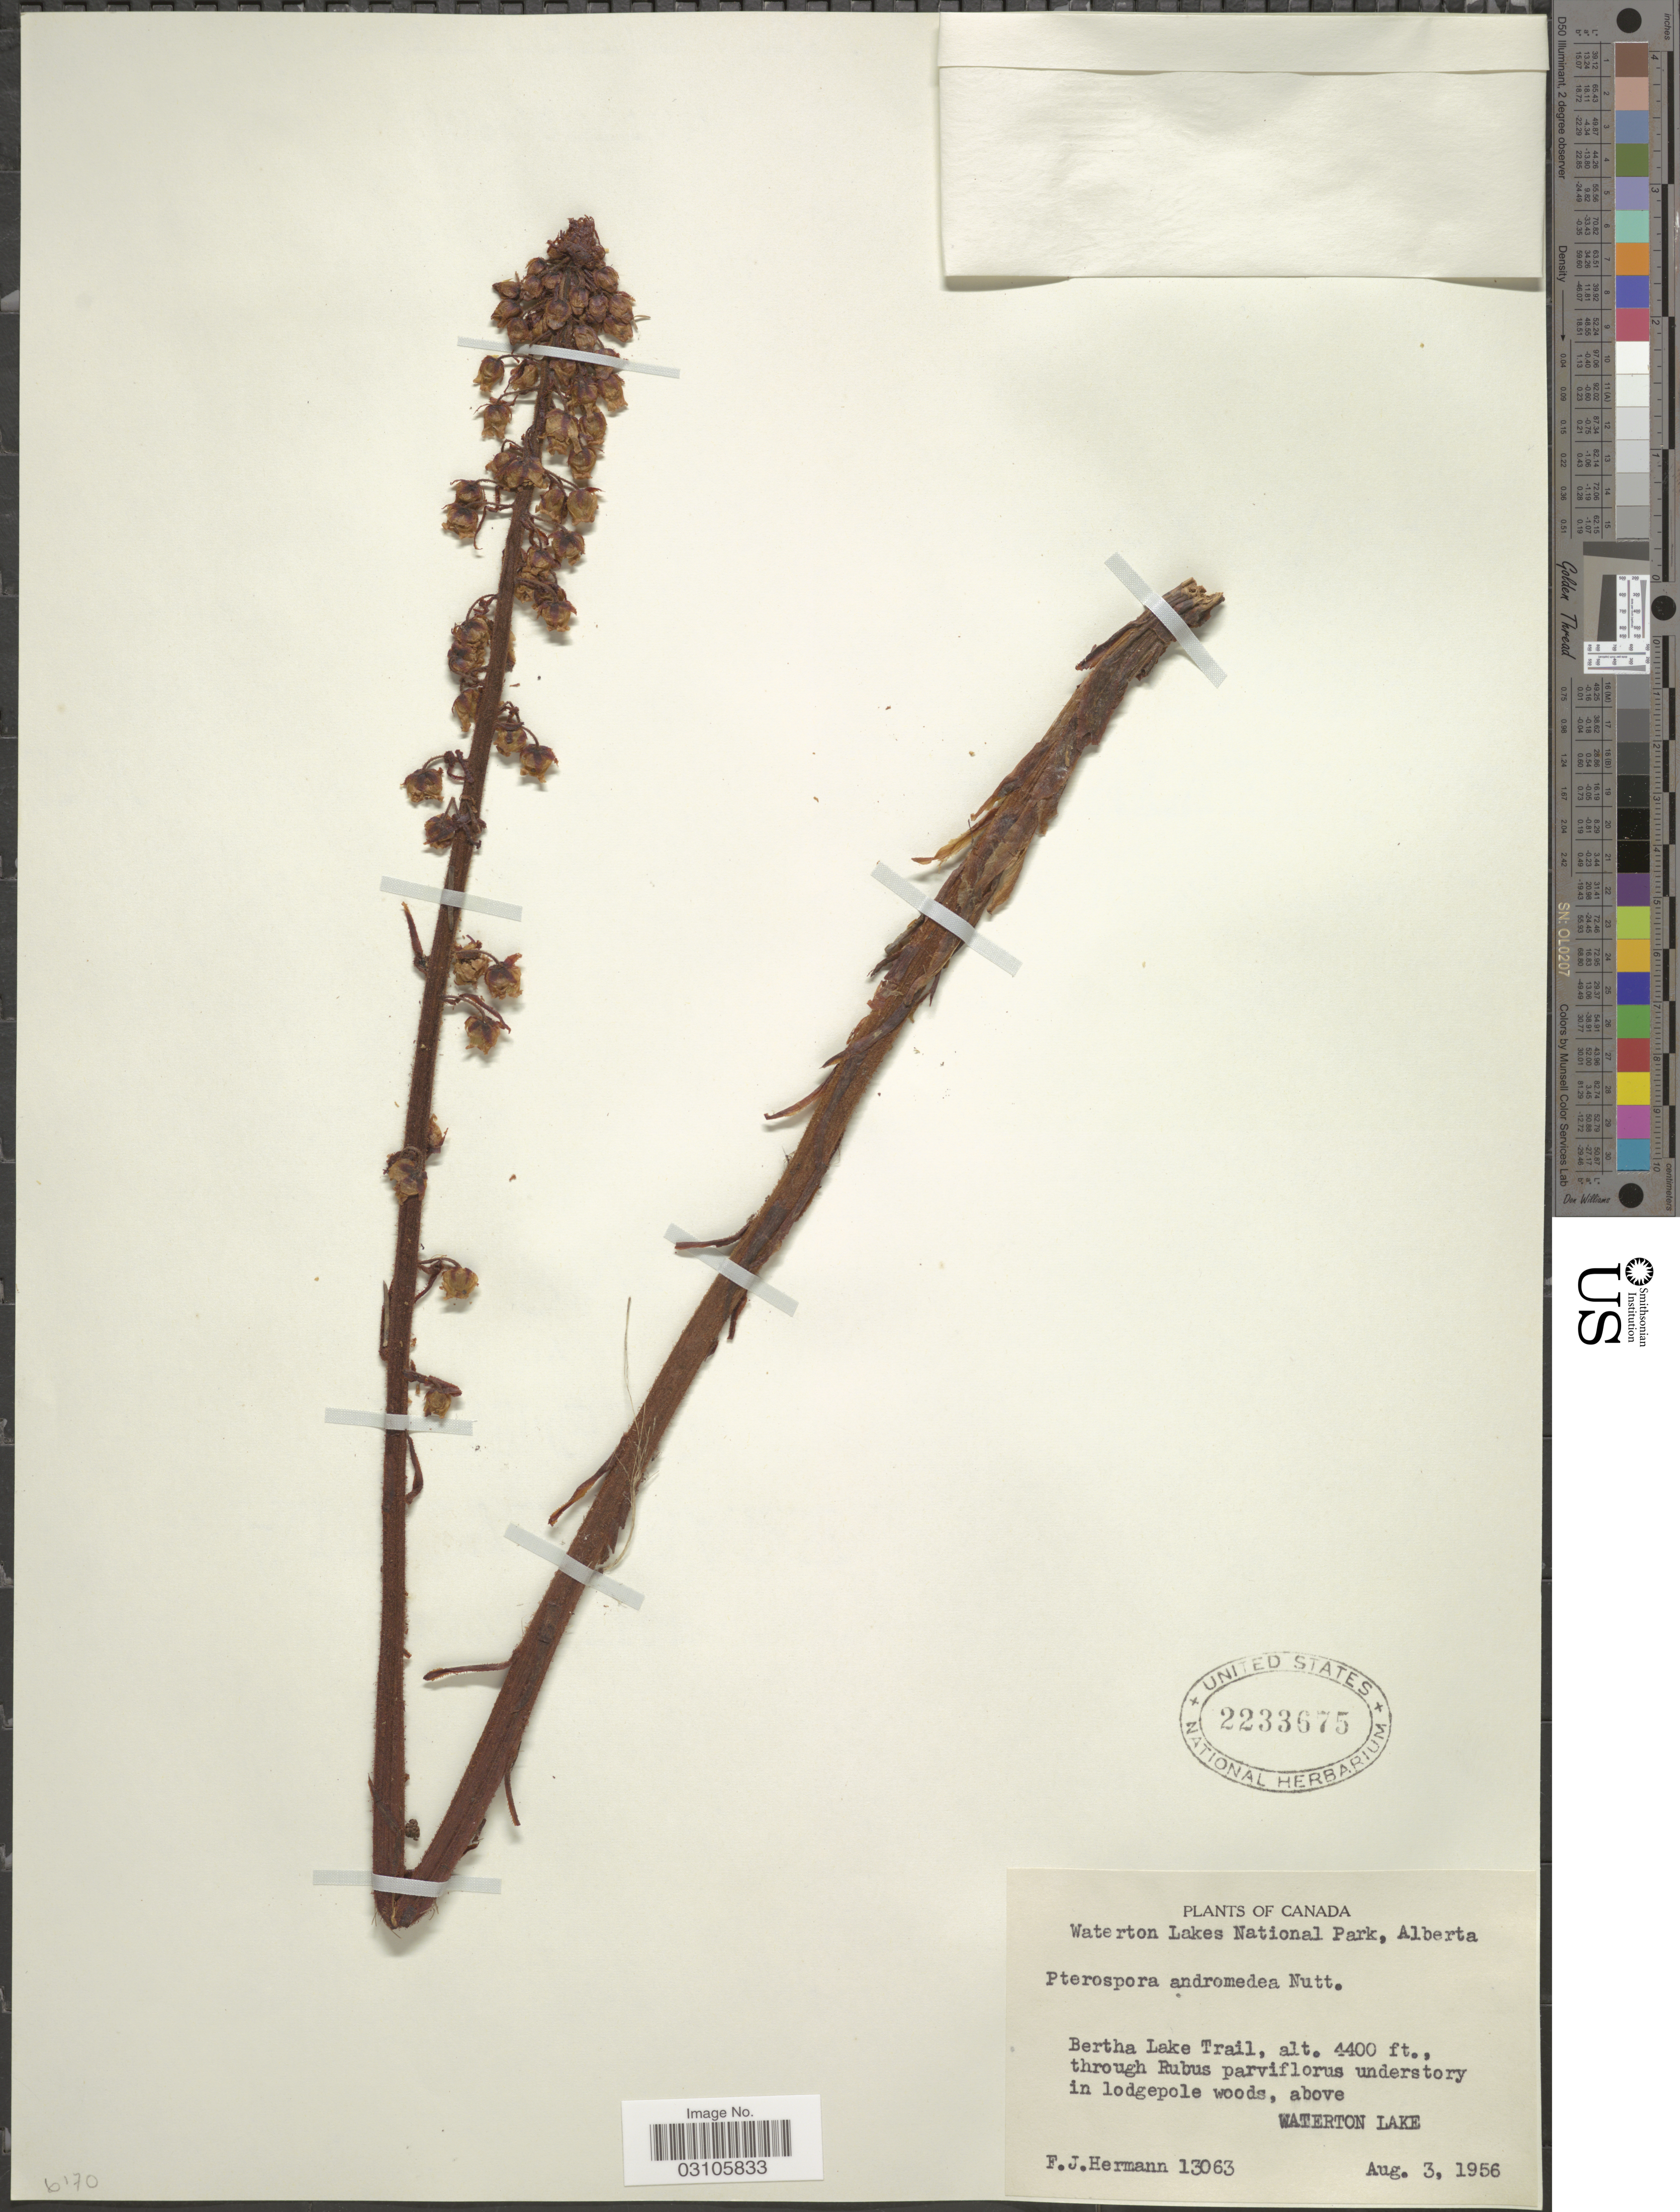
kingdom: Plantae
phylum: Tracheophyta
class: Magnoliopsida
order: Ericales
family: Ericaceae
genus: Pterospora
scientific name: Pterospora andromedea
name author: Nutt.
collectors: F. J. Hermann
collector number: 13063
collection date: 1956-08-03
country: Canada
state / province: Alberta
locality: Waterton Lakes National Park. Bertha Lake Trail, above Waterton Lake.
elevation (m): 1341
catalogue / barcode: US 2233675